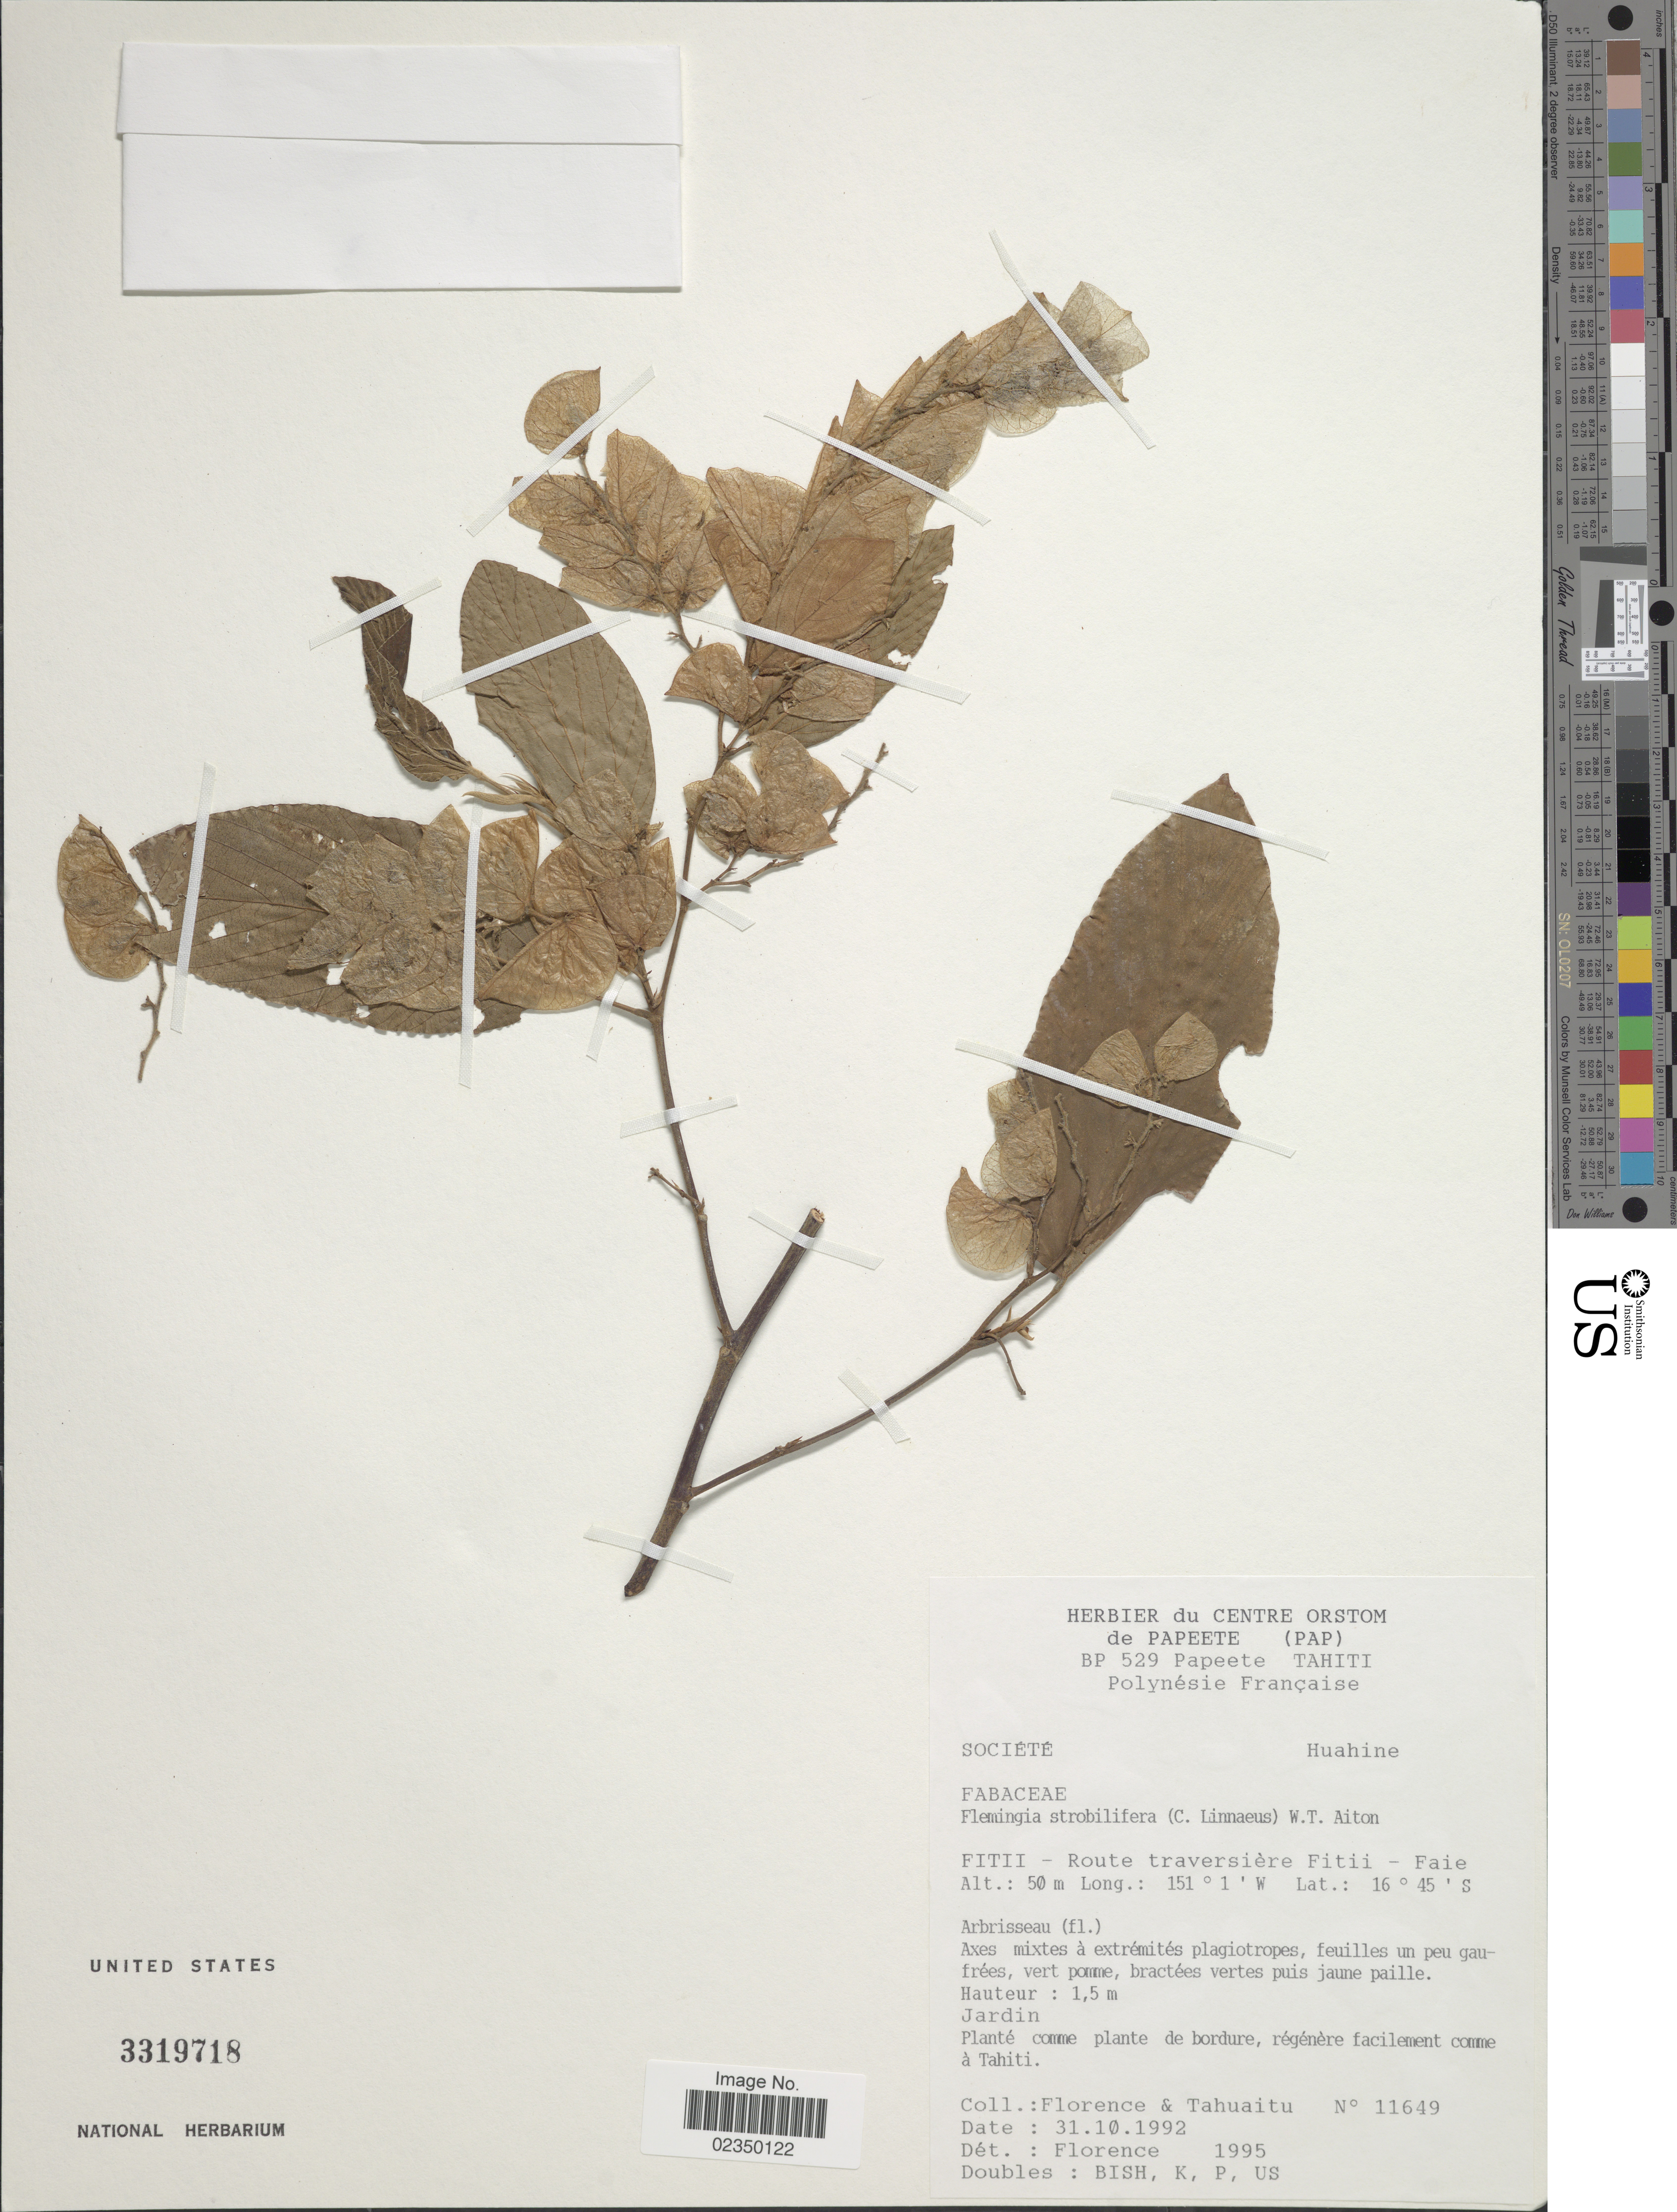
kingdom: Plantae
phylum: Tracheophyta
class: Magnoliopsida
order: Fabales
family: Fabaceae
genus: Flemingia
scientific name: Flemingia strobilifera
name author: (L.) W.T. Aiton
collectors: -. Florence & -. Tahuaitu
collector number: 11649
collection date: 1992-10-31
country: French Polynesia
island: Huahine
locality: Fitti - Route traversiere Fitii - Faie.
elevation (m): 50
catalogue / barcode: US 3319718